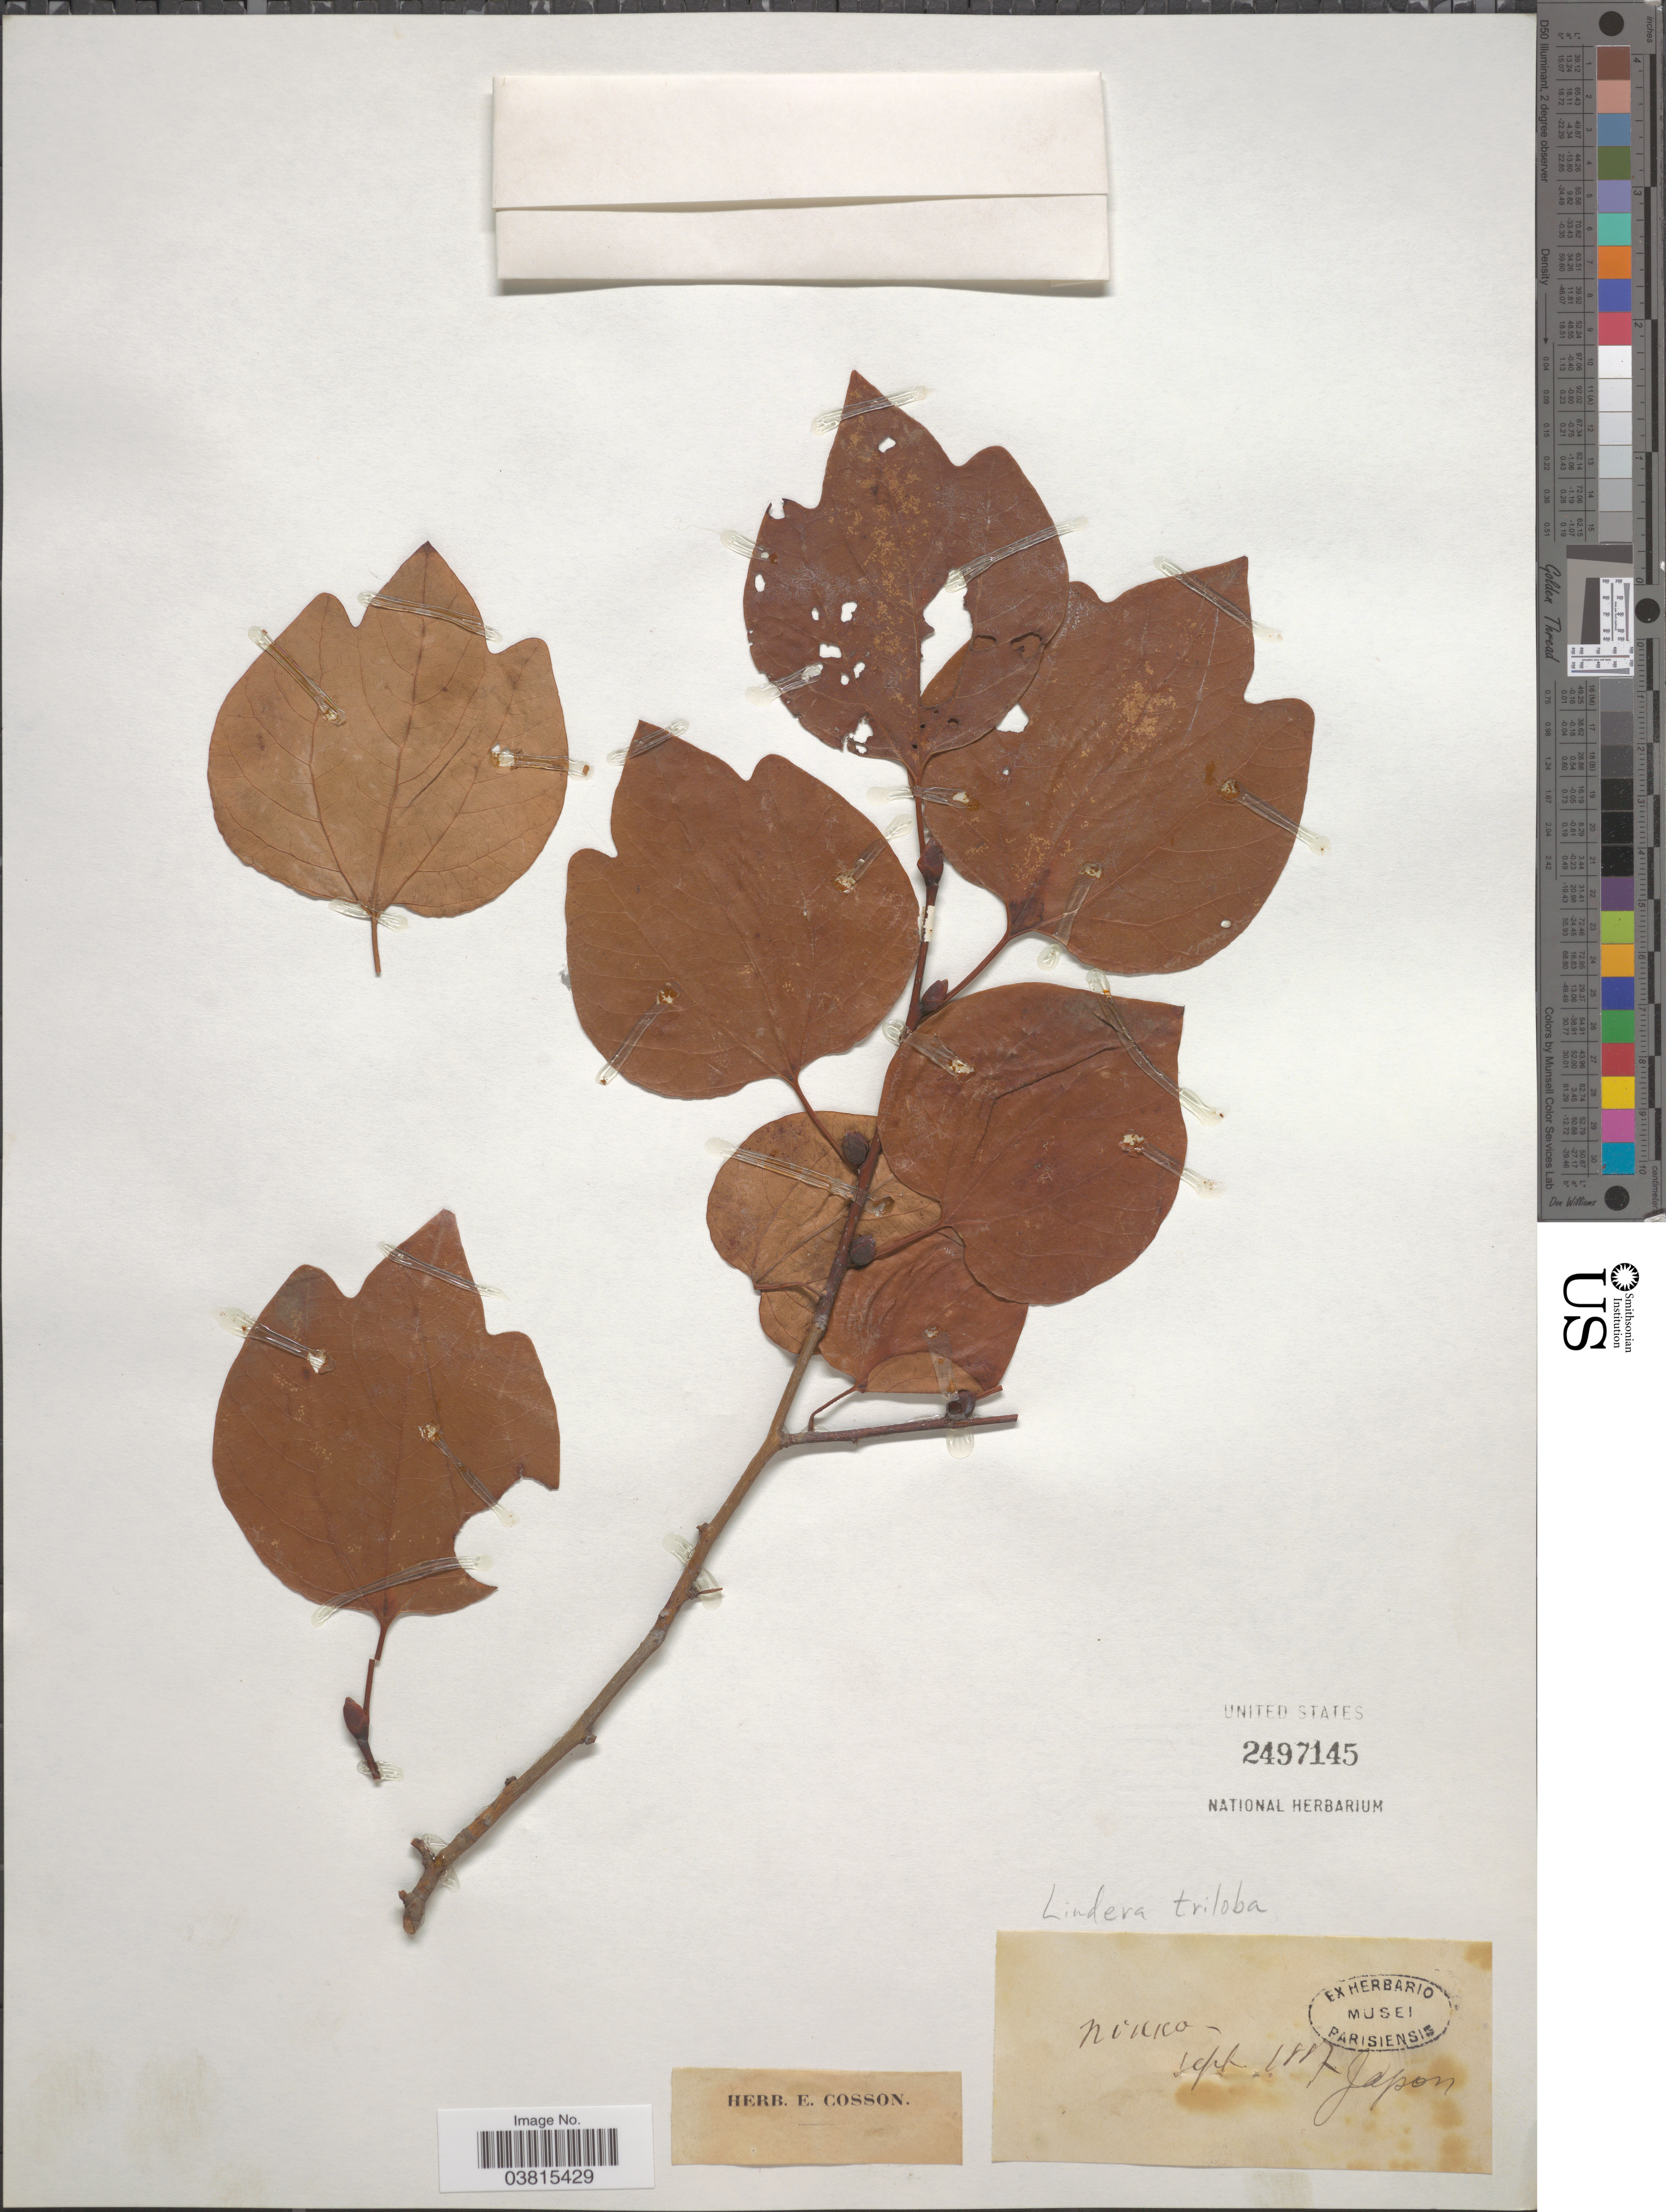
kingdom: Plantae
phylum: Tracheophyta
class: Magnoliopsida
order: Laurales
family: Lauraceae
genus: Lindera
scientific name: Lindera triloba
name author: (Siebold & Zucc.) Blume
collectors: ex herb. Cosson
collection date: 1887-09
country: Japan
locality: Nikko.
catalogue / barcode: US 2497145